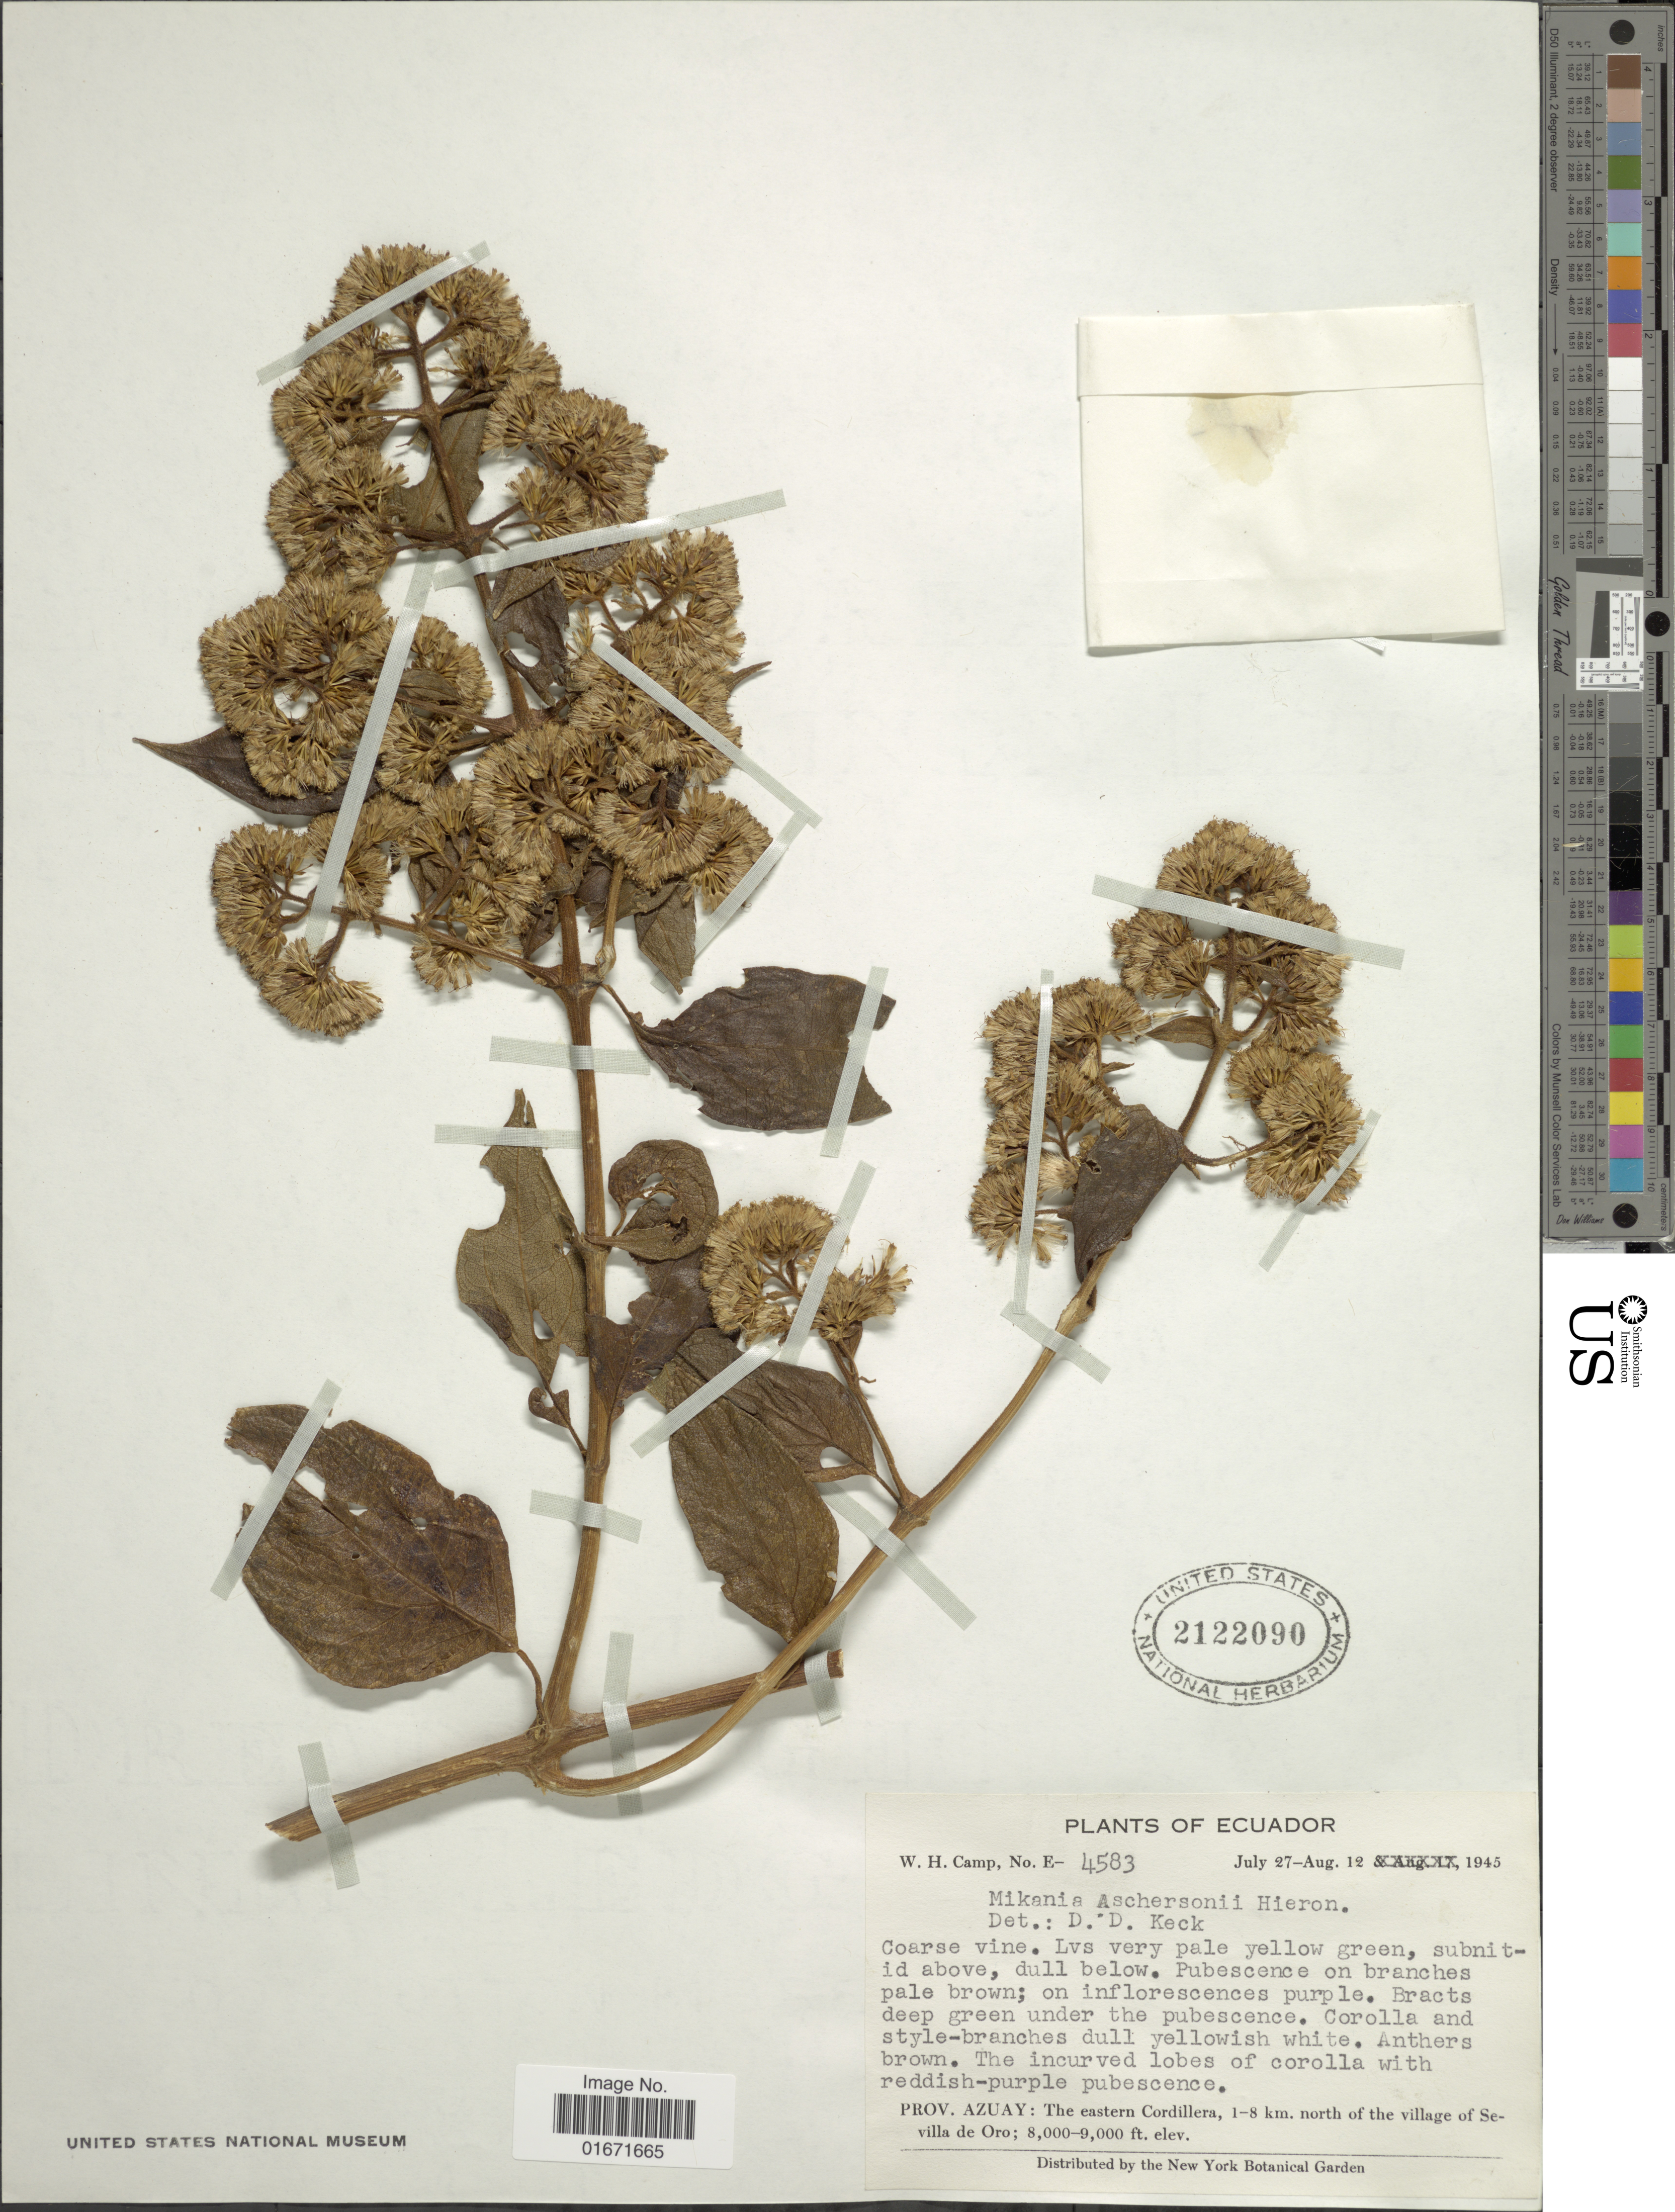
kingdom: Plantae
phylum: Tracheophyta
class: Magnoliopsida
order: Asterales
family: Asteraceae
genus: Mikania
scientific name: Mikania aschersonii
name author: Hieron.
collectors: W. H. Camp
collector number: E-4583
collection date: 1945-07-27/1945-08-12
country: Ecuador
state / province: Azuay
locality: Prov. Azuay: The eastern Cordillera, 1-8 km. north of the village of Sevilla de Oro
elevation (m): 2438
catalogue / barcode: US 2122090